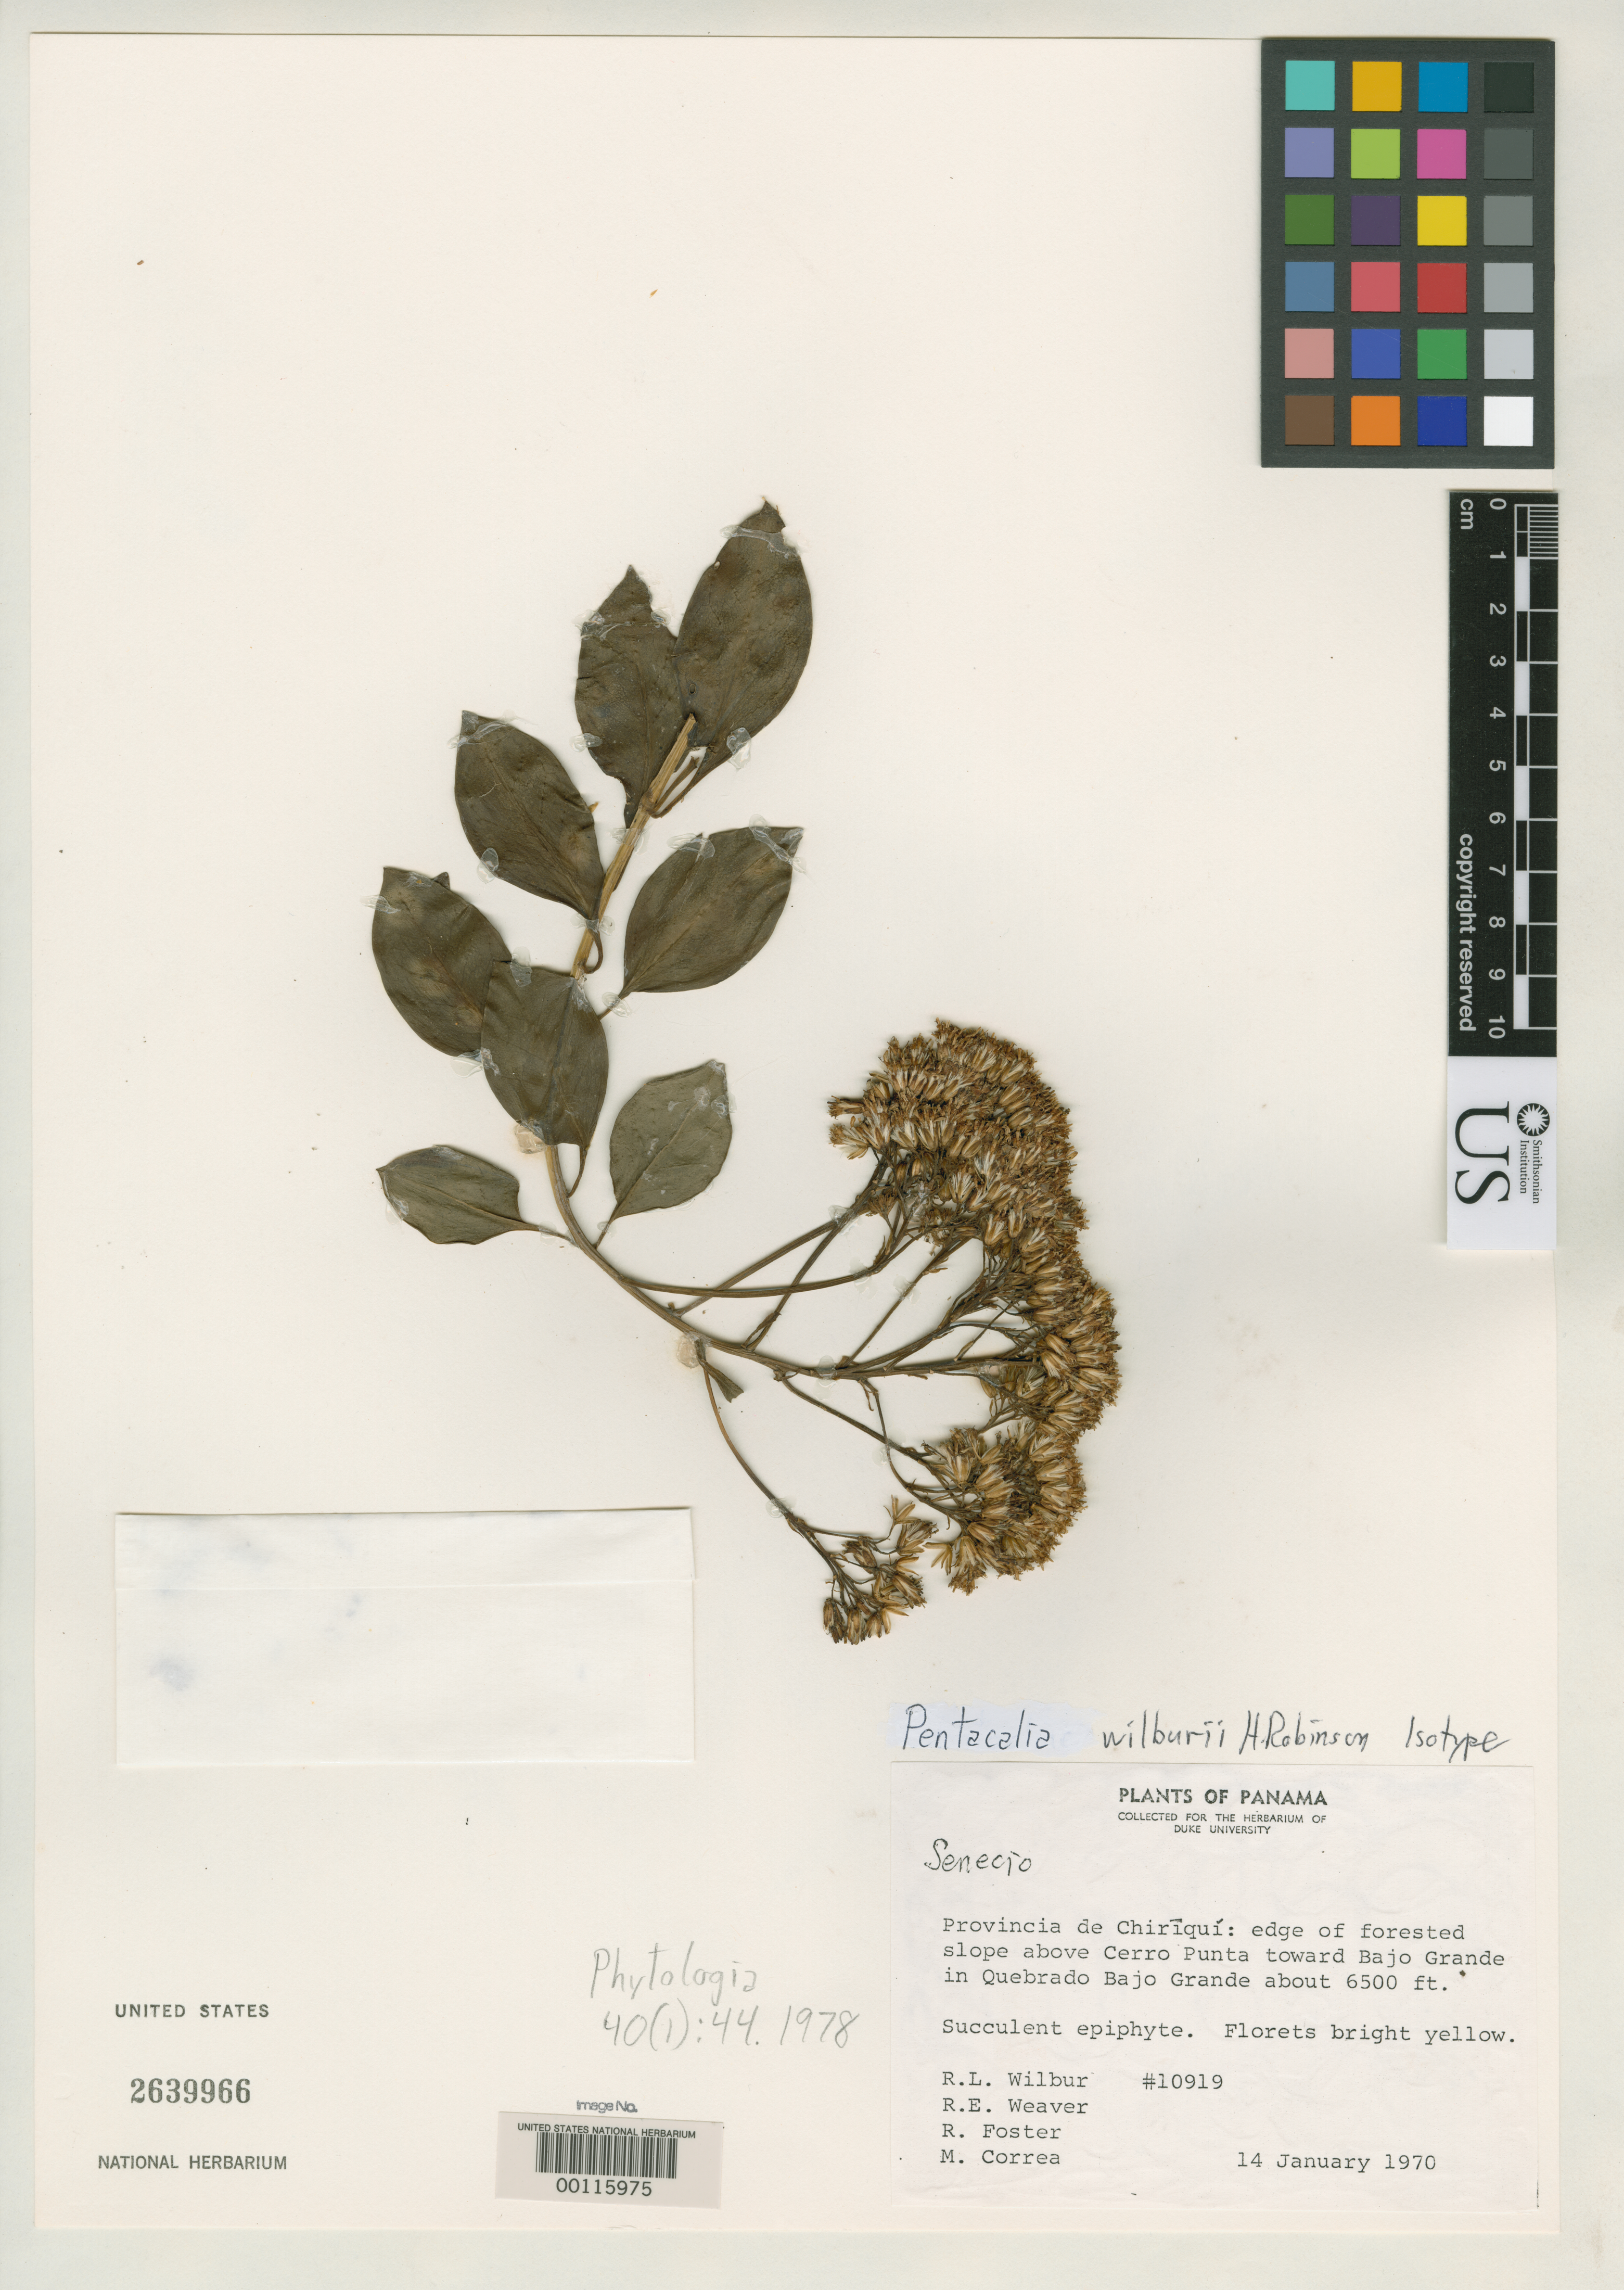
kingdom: Plantae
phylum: Tracheophyta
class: Magnoliopsida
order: Asterales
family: Asteraceae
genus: Pentacalia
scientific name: Pentacalia wilburii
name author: H. Rob.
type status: Isotype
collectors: R. L. Wilbur, R. E. Weaver, R. Foster & M. Correa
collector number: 10919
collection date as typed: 14 Jan 1970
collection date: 1970-01-14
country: Panama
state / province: Chiriquí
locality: Above Cerro Punta towards Bajo Grande.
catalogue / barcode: US 2639966